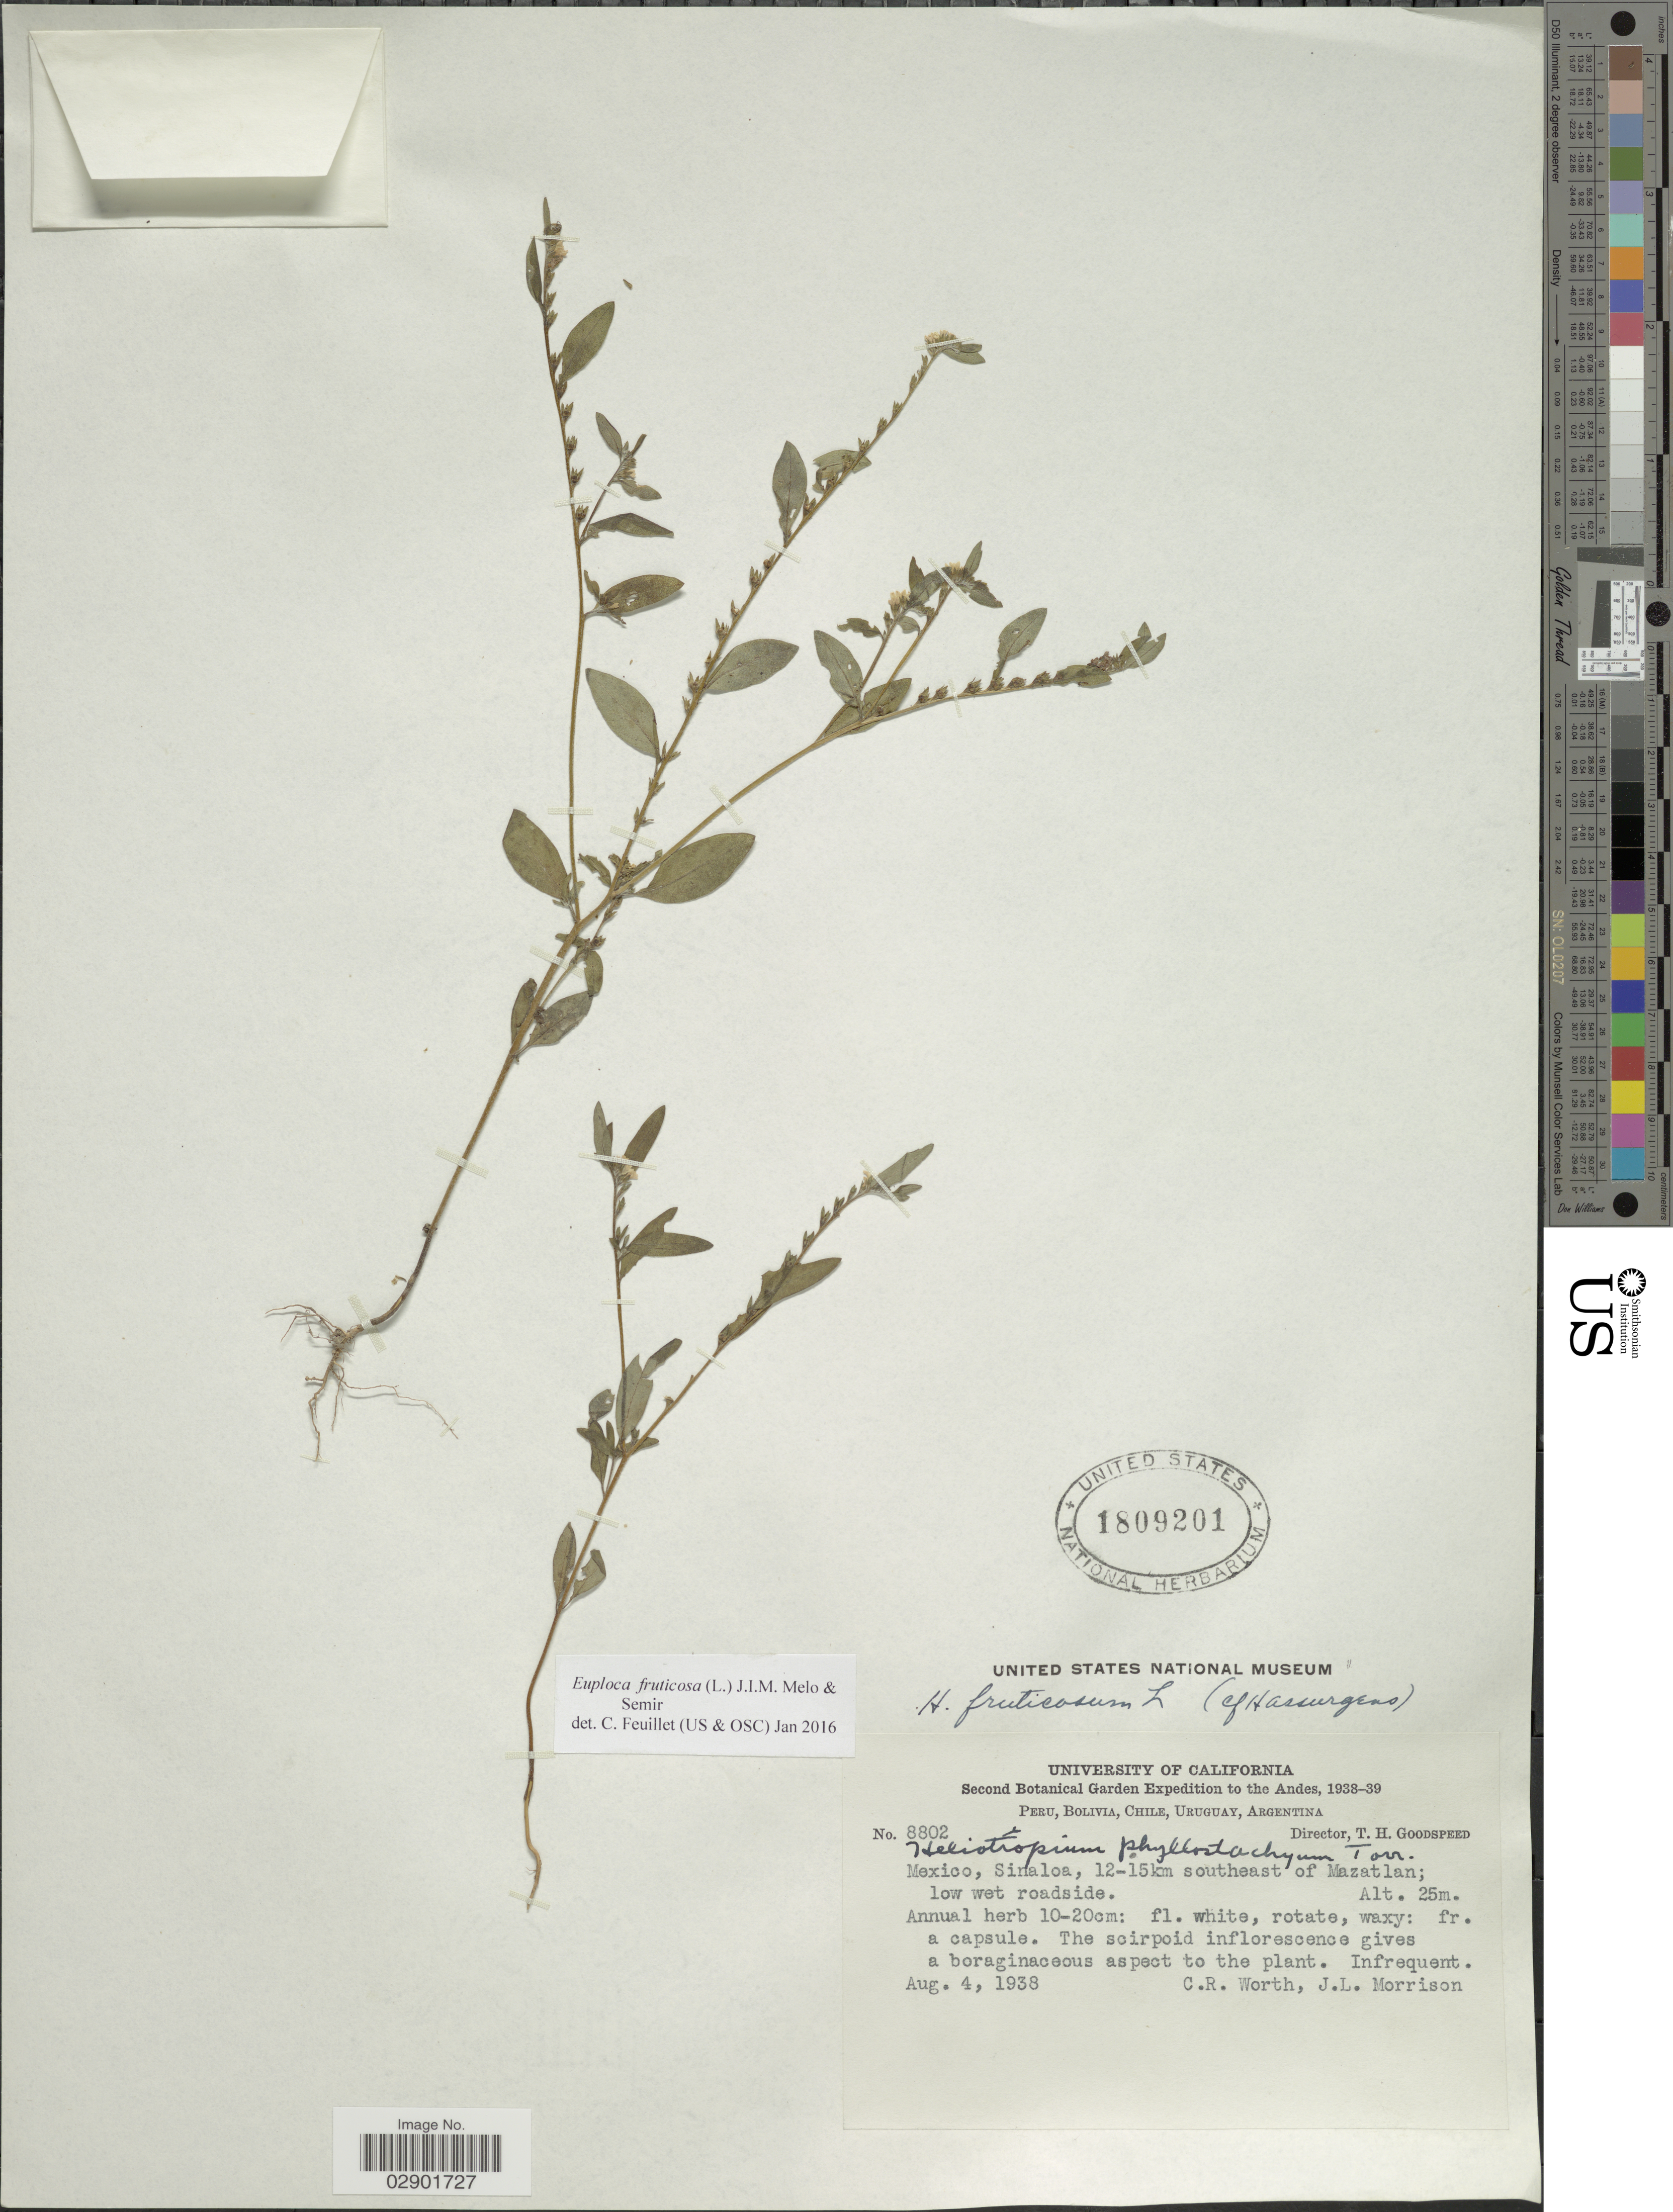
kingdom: Plantae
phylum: Tracheophyta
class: Magnoliopsida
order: Boraginales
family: Heliotropiaceae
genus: Euploca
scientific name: Euploca fruticosa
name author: (L.) J.I.M. Melo & Semir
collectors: C. R. Worth & J. Morrison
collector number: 8802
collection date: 1938-08-04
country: Mexico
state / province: Sinaloa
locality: The Andes. Mexico, Sinaloa, 12-15 km southeast of Mazatlan; low wet roadside.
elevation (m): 25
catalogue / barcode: US 1809201